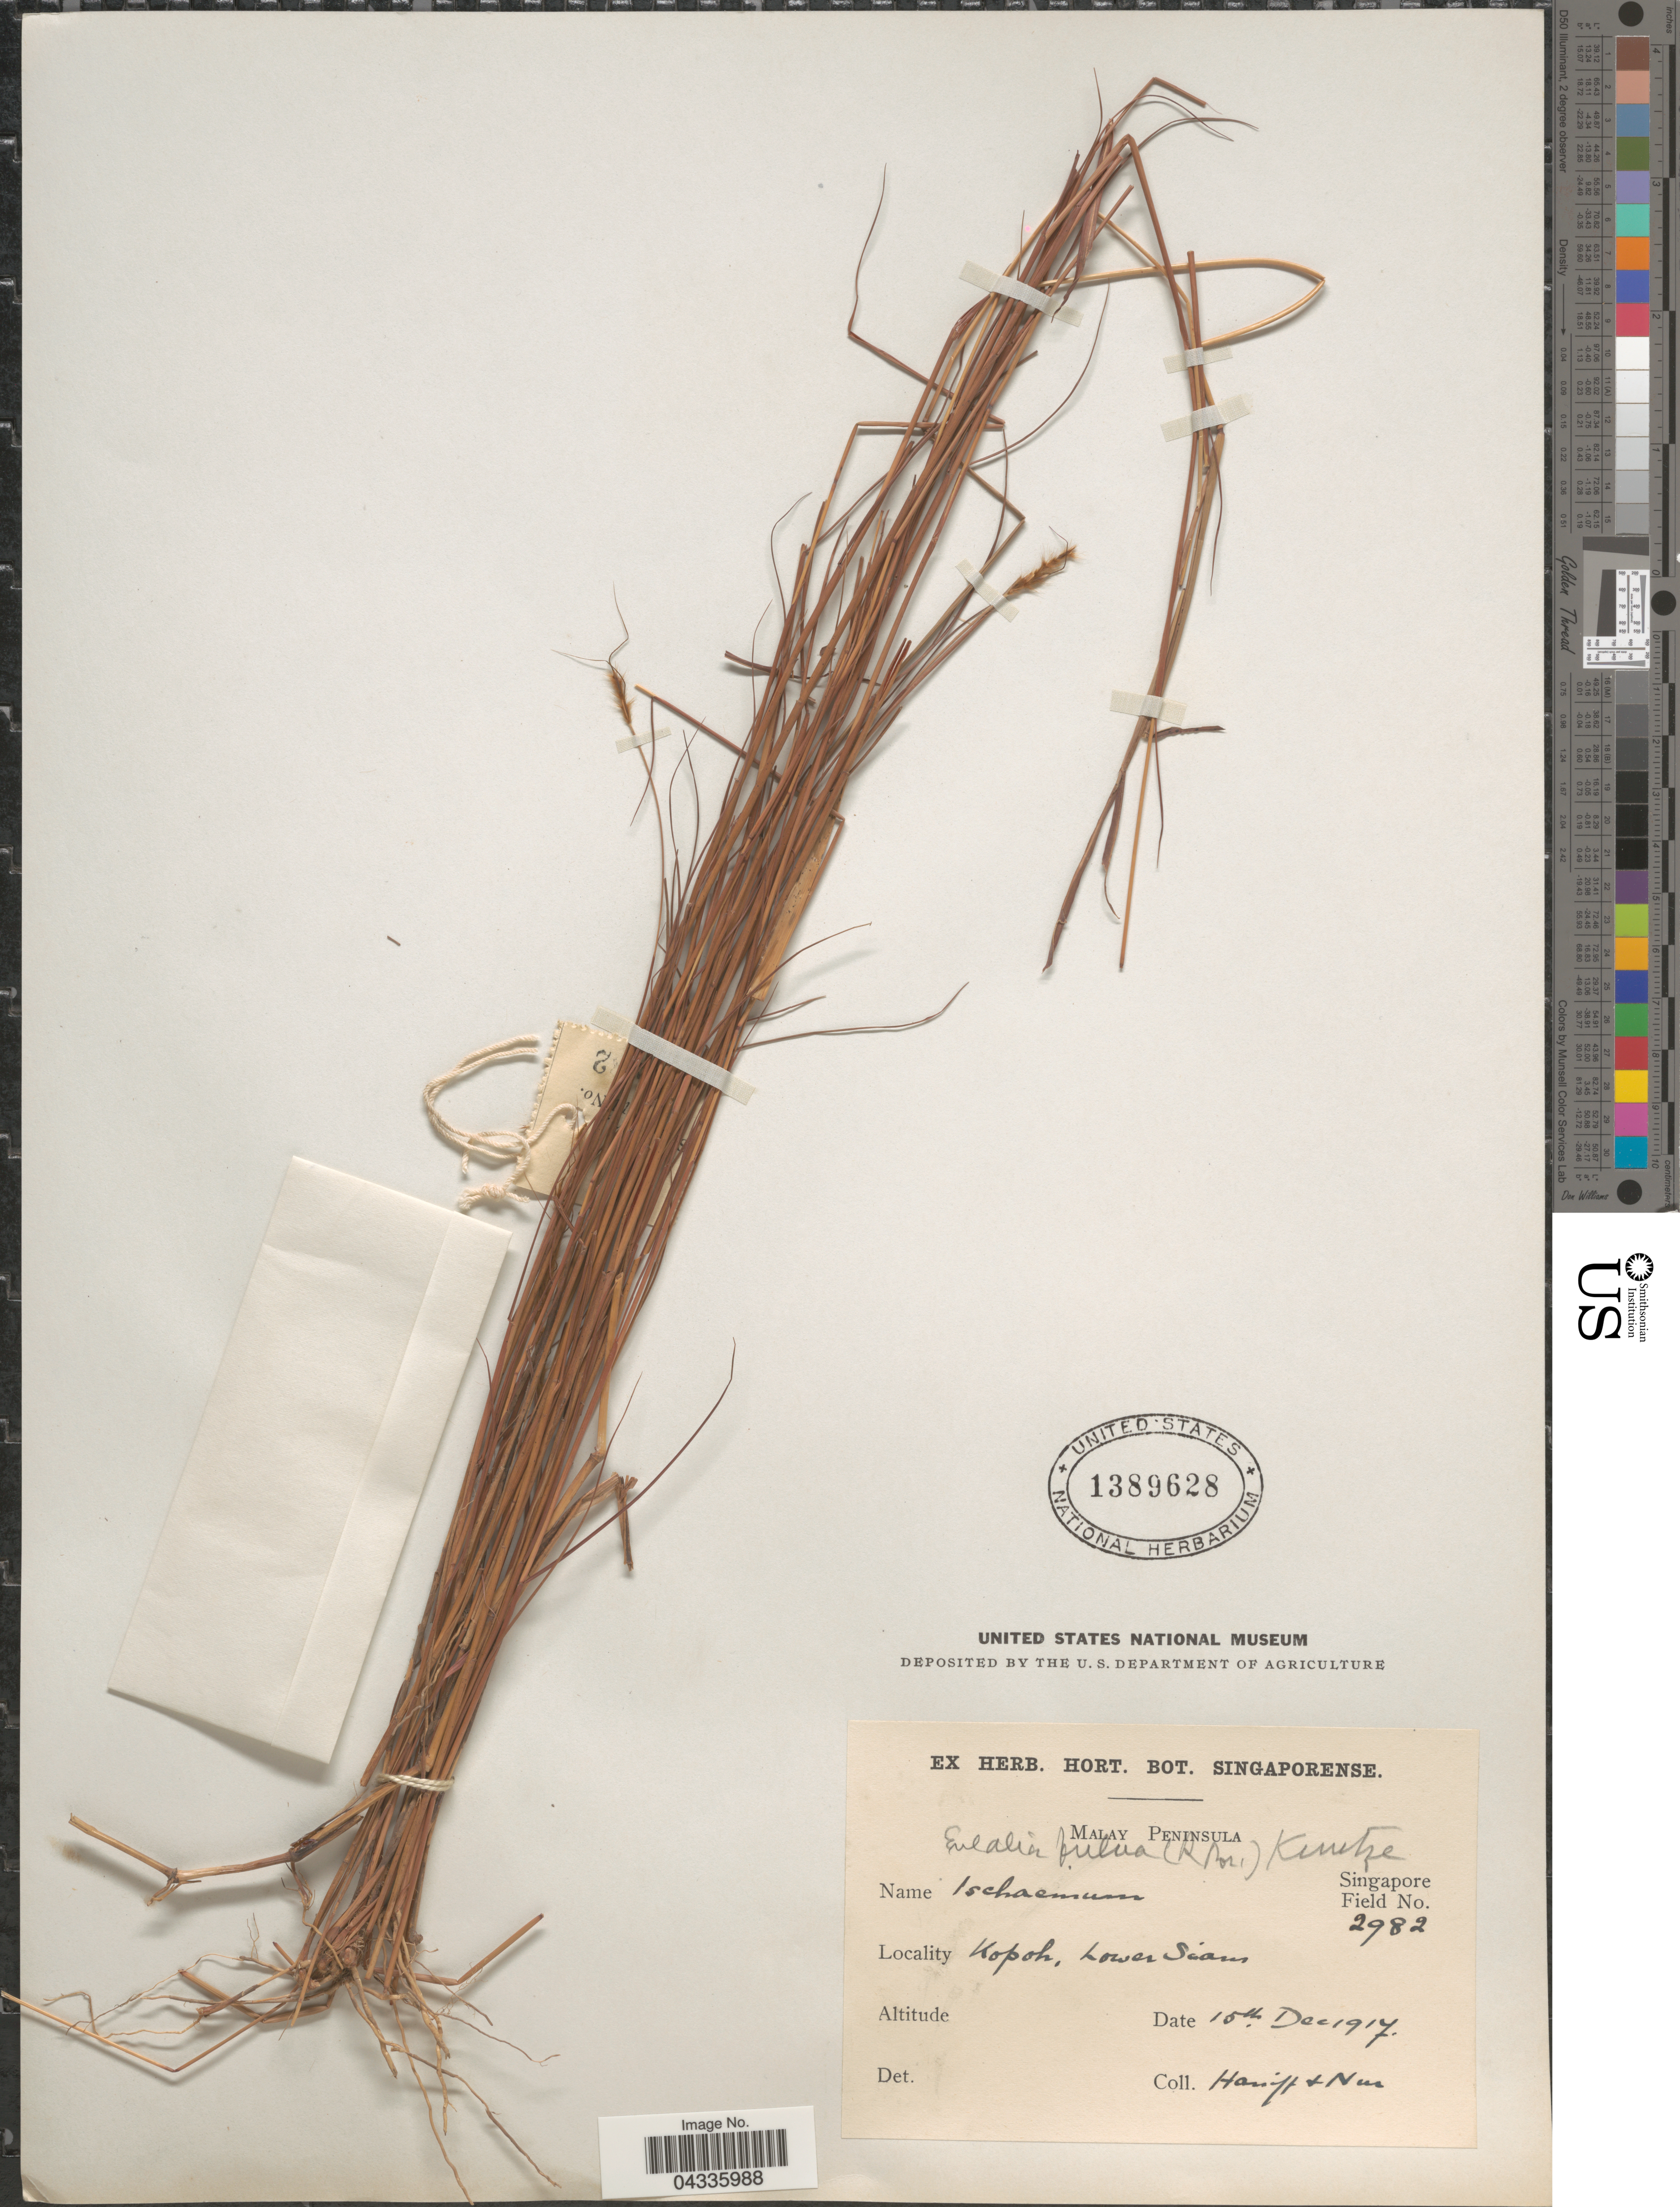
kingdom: Plantae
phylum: Tracheophyta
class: Liliopsida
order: Poales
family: Poaceae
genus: Eulalia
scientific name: Eulalia leschenaultiana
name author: (Decne.) Ohwi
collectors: -. Haniff & -. Nur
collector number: Singapore Field 2982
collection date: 1917-12-15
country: Thailand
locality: Malay Peninsula. Kopah, Lower Siam.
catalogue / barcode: US 1389628